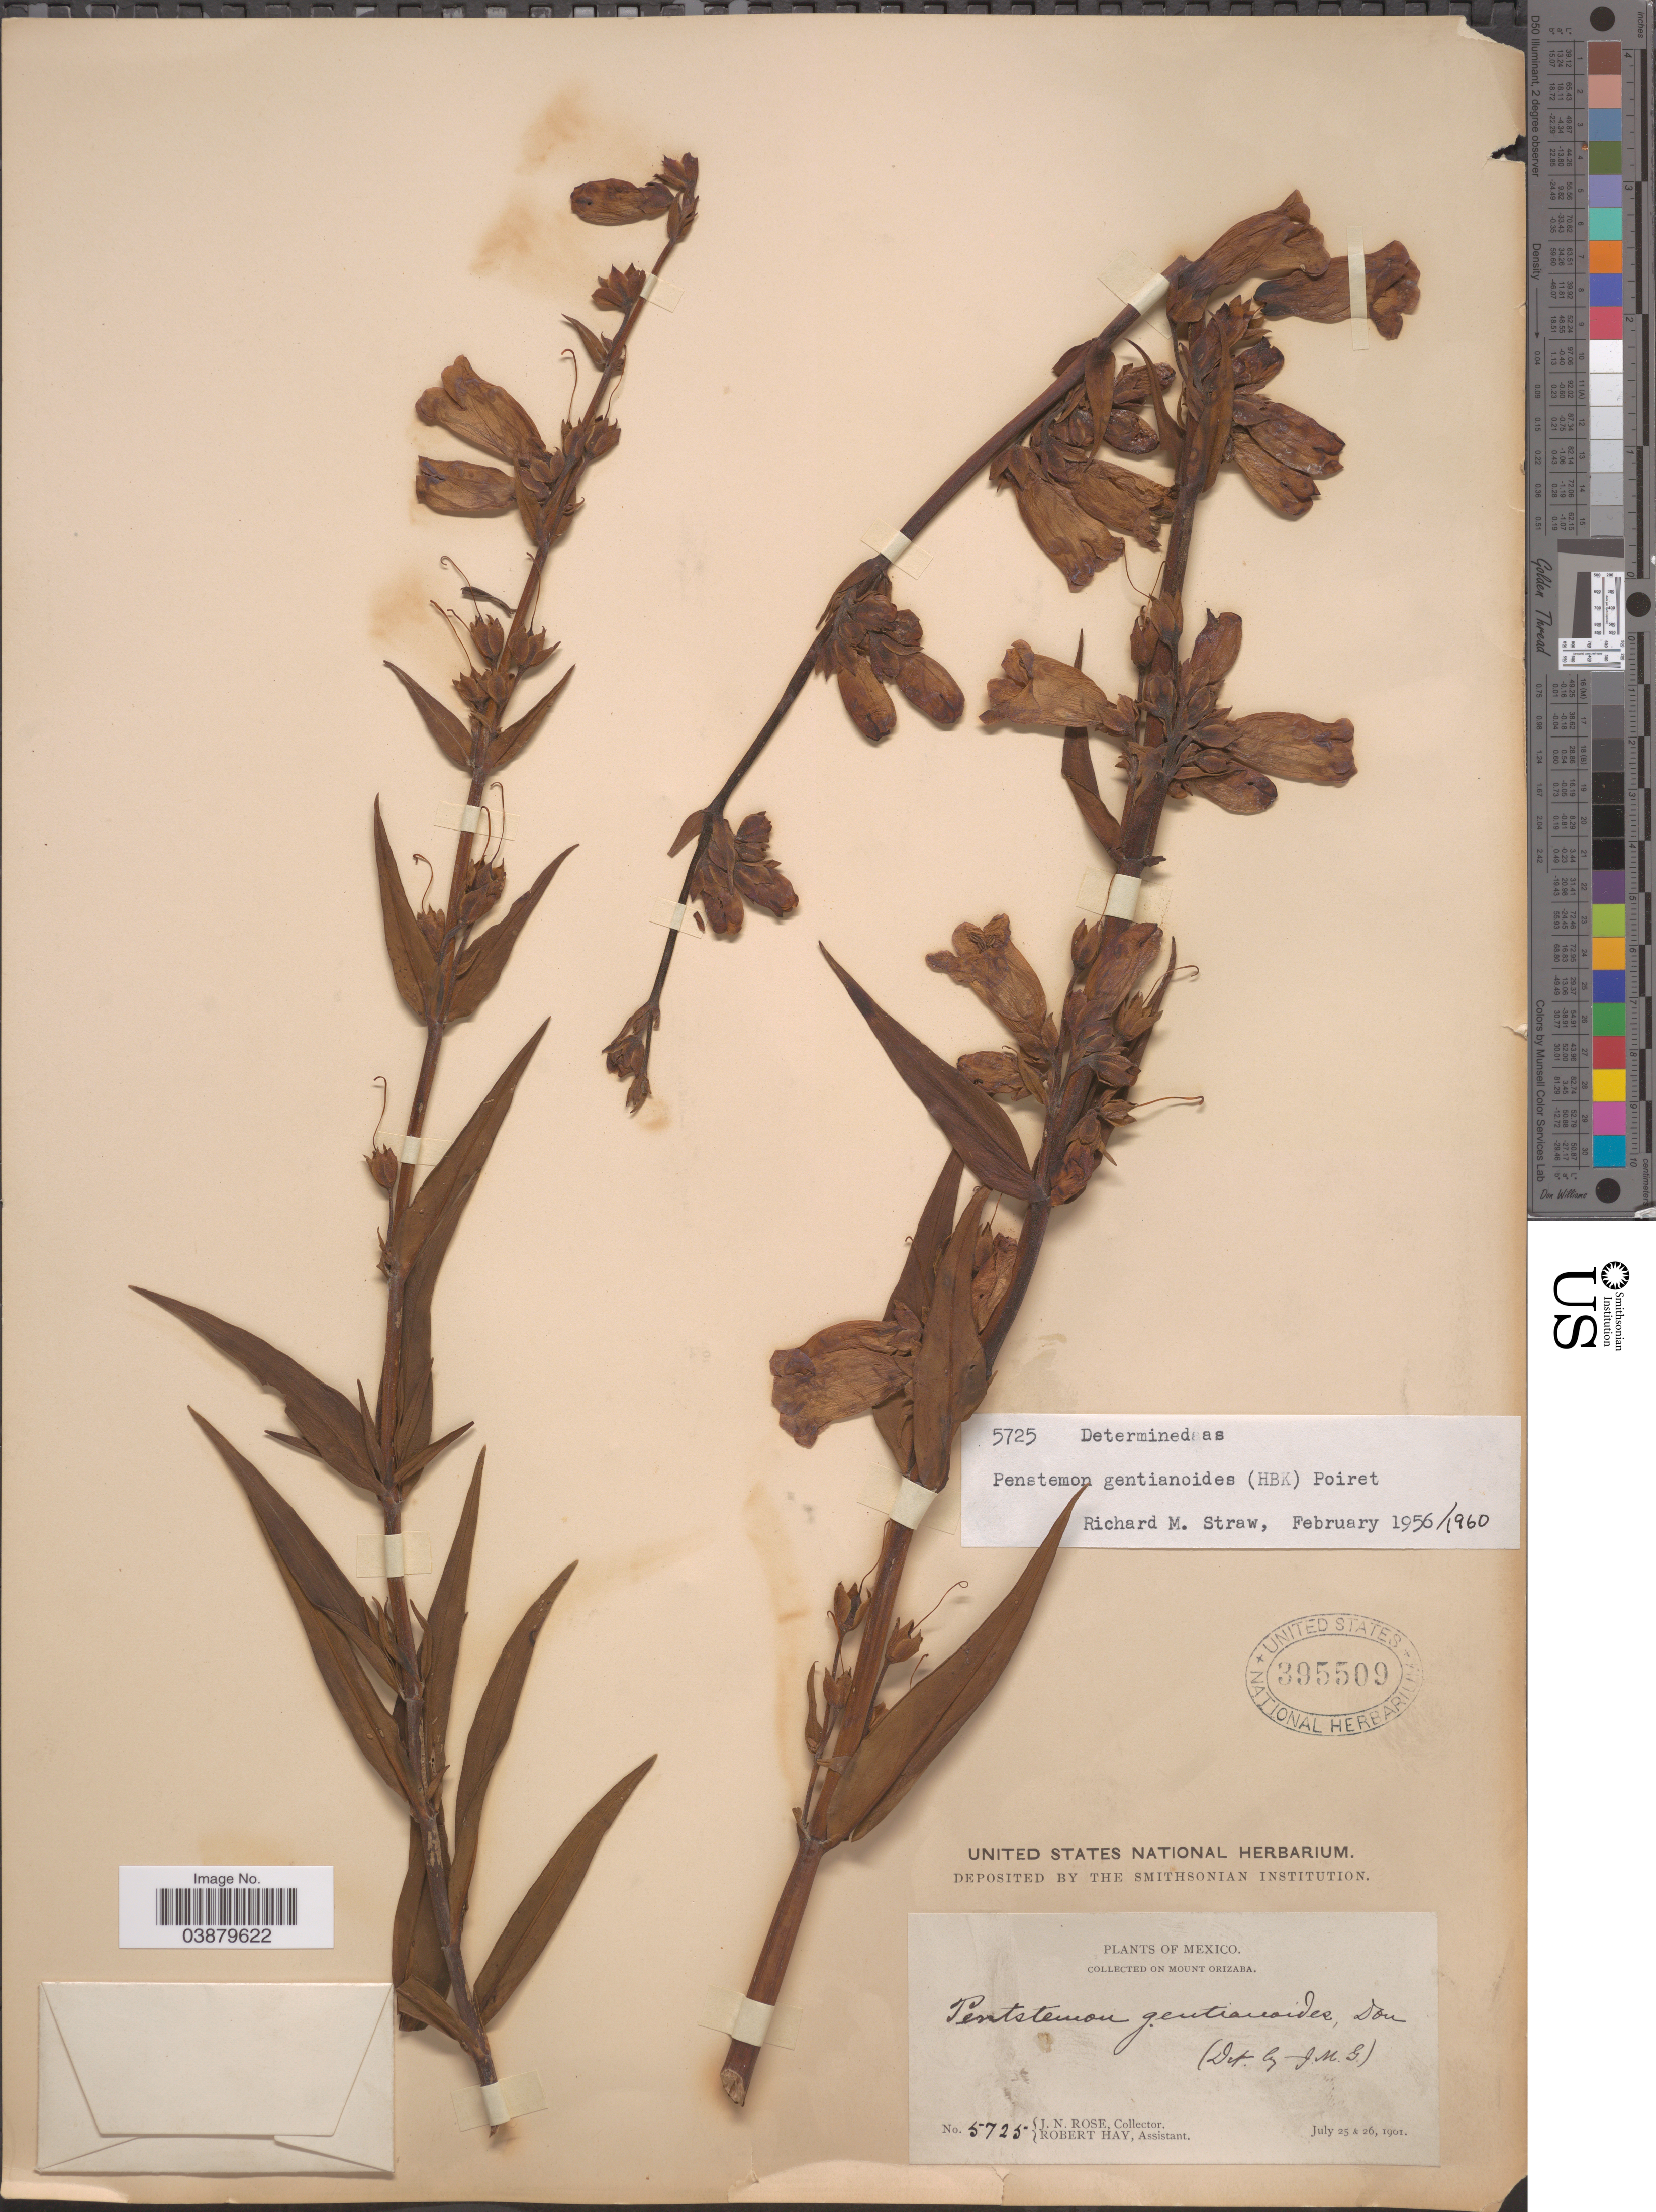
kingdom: Plantae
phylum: Tracheophyta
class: Magnoliopsida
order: Lamiales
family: Plantaginaceae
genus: Penstemon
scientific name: Penstemon gentianoides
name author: (Kunth) Poir.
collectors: J. N. Rose & R. H. Hay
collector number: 5725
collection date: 1901-07-25/1901-07-26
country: Mexico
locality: On Mount Orizaba.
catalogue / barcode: US 395509